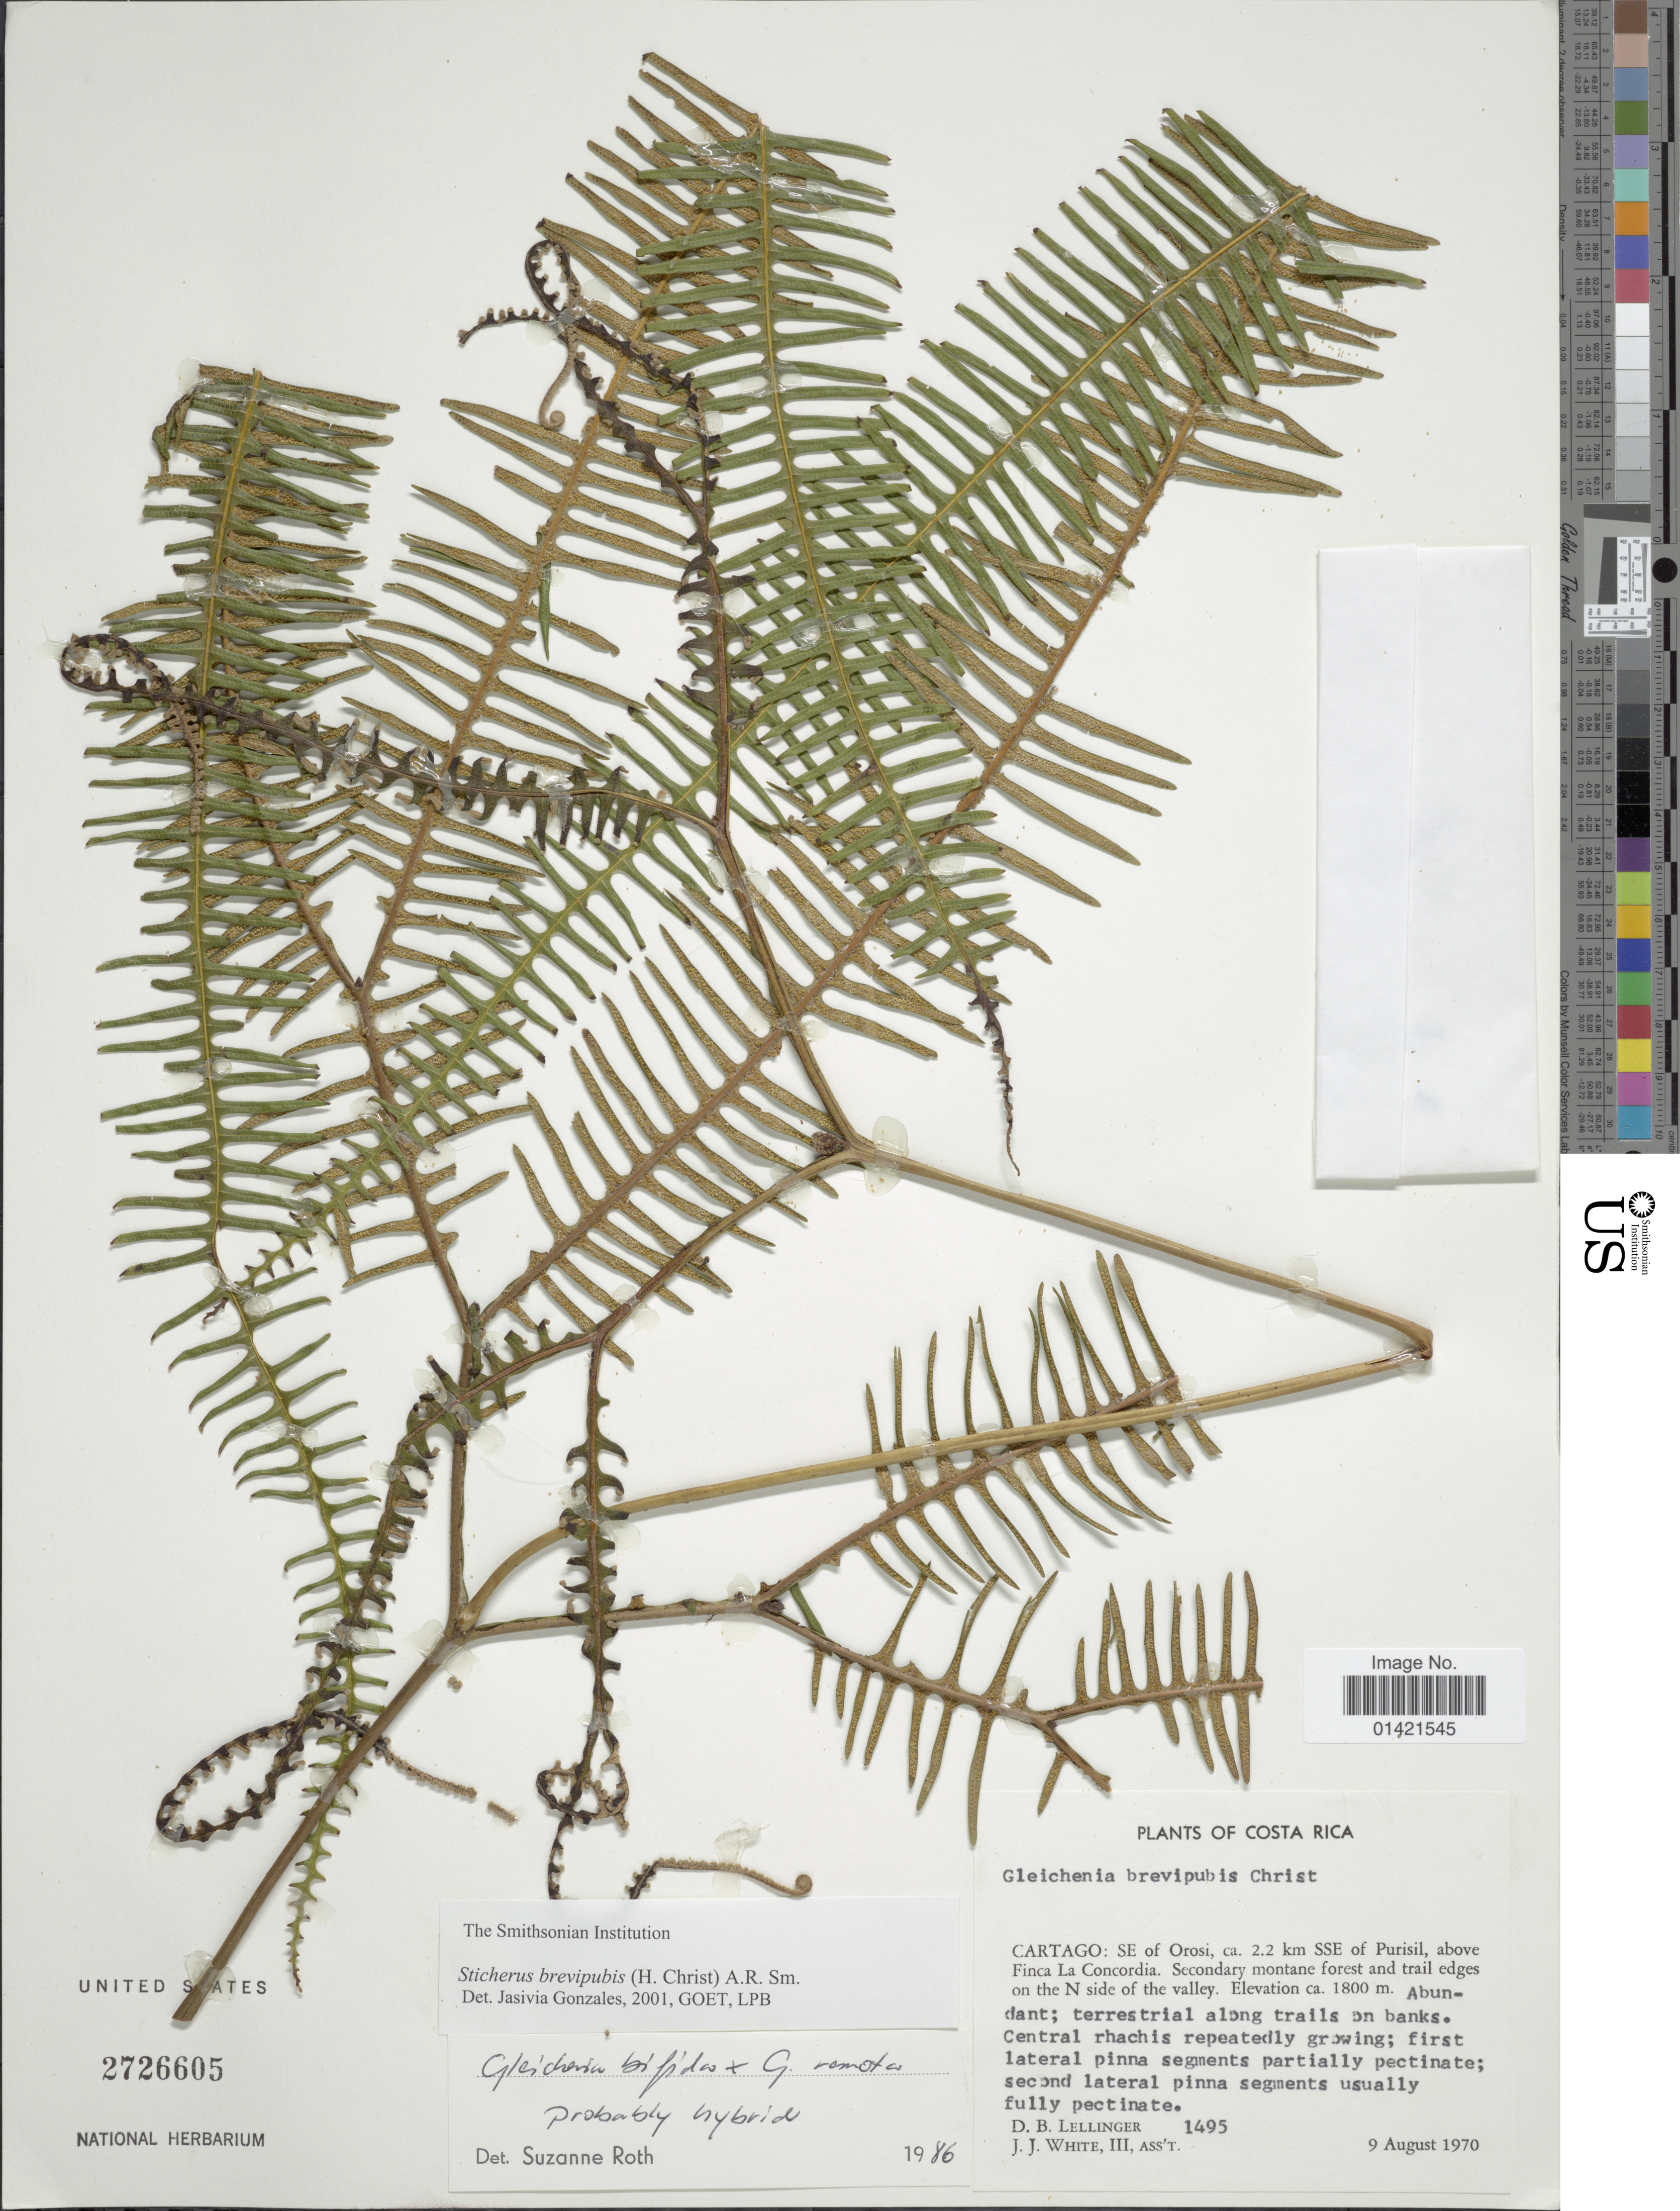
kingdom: Plantae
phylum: Tracheophyta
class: Polypodiopsida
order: Gleicheniales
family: Gleicheniaceae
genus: Sticherus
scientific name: Sticherus fulvus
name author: (Desv.) Ching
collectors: D. B. Lellinger & J. J. White III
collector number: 1495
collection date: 1970-08-09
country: Costa Rica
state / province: Cartago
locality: SE of Orosi, ca. 2.2 km SSE of Purisil, above Finca La Concordia. On the N side of the valley.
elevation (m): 1800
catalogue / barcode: US 2726605